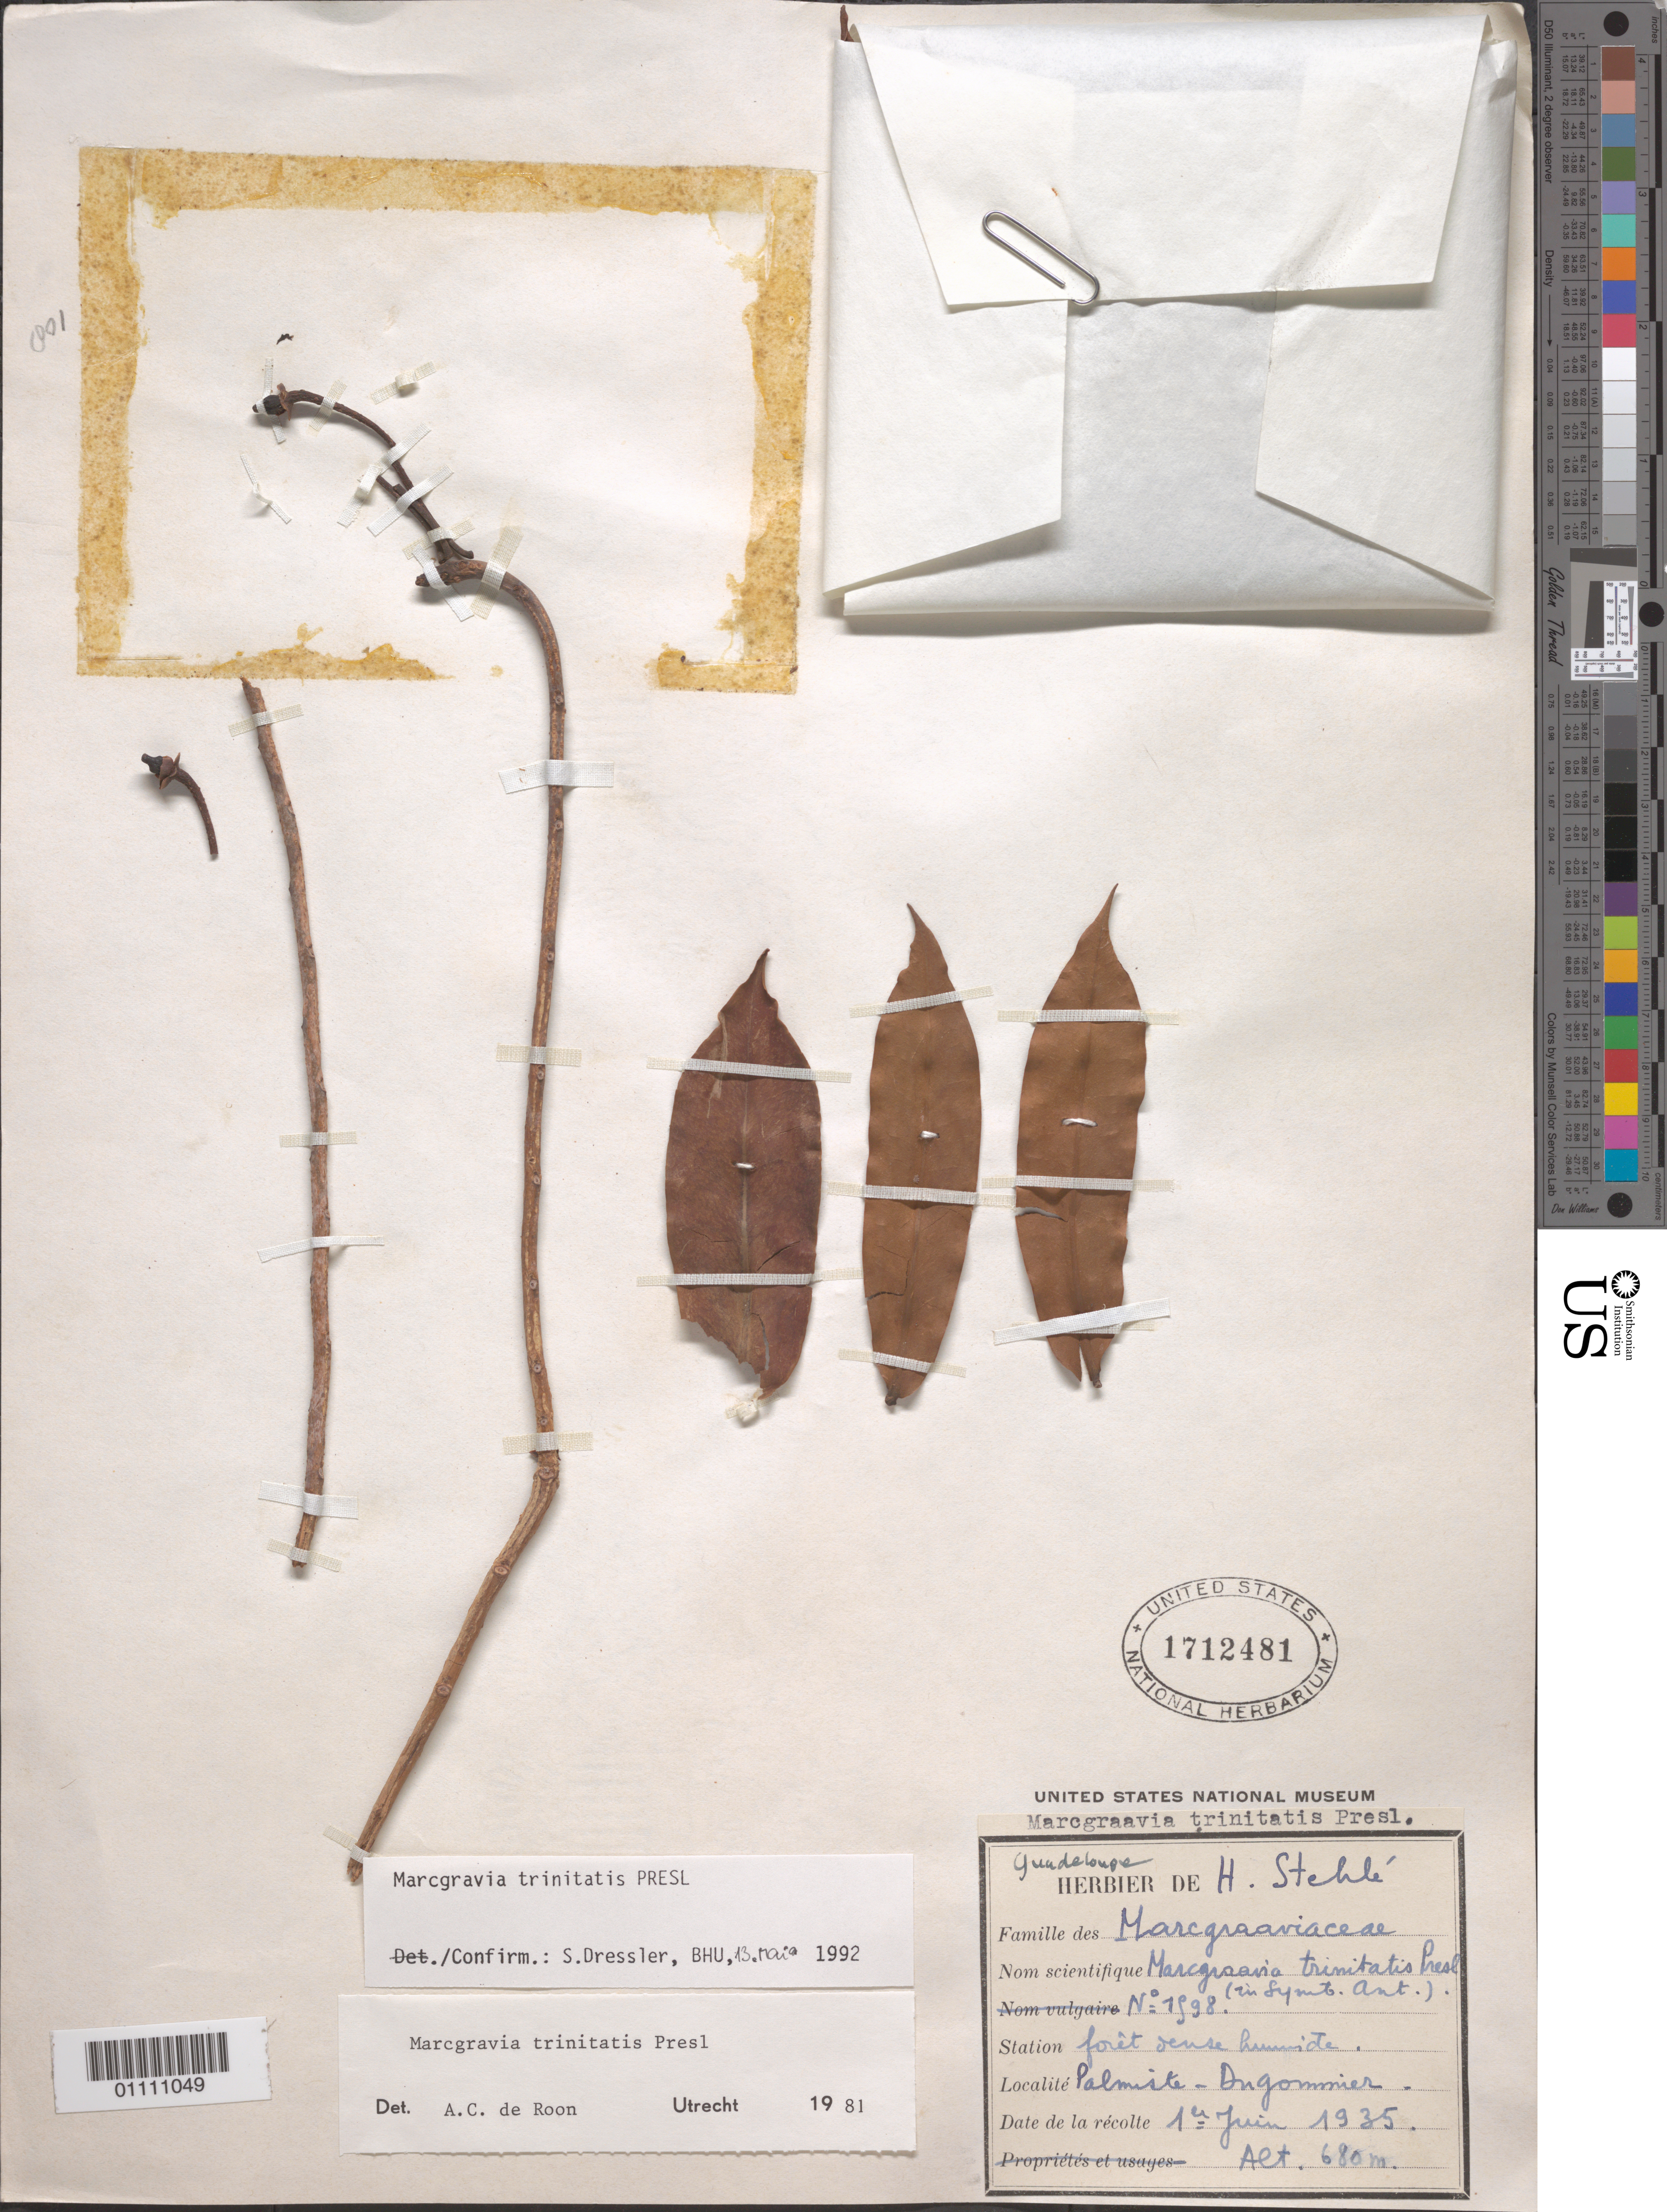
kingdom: Plantae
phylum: Tracheophyta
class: Magnoliopsida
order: Ericales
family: Marcgraviaceae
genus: Marcgravia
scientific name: Marcgravia trinitatis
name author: C. Presl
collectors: H. Stehlé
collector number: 1598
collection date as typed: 01 Jun 1935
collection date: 1935-06-01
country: Guadeloupe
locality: Palmiste-Dugommier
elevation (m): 680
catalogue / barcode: US 1712481